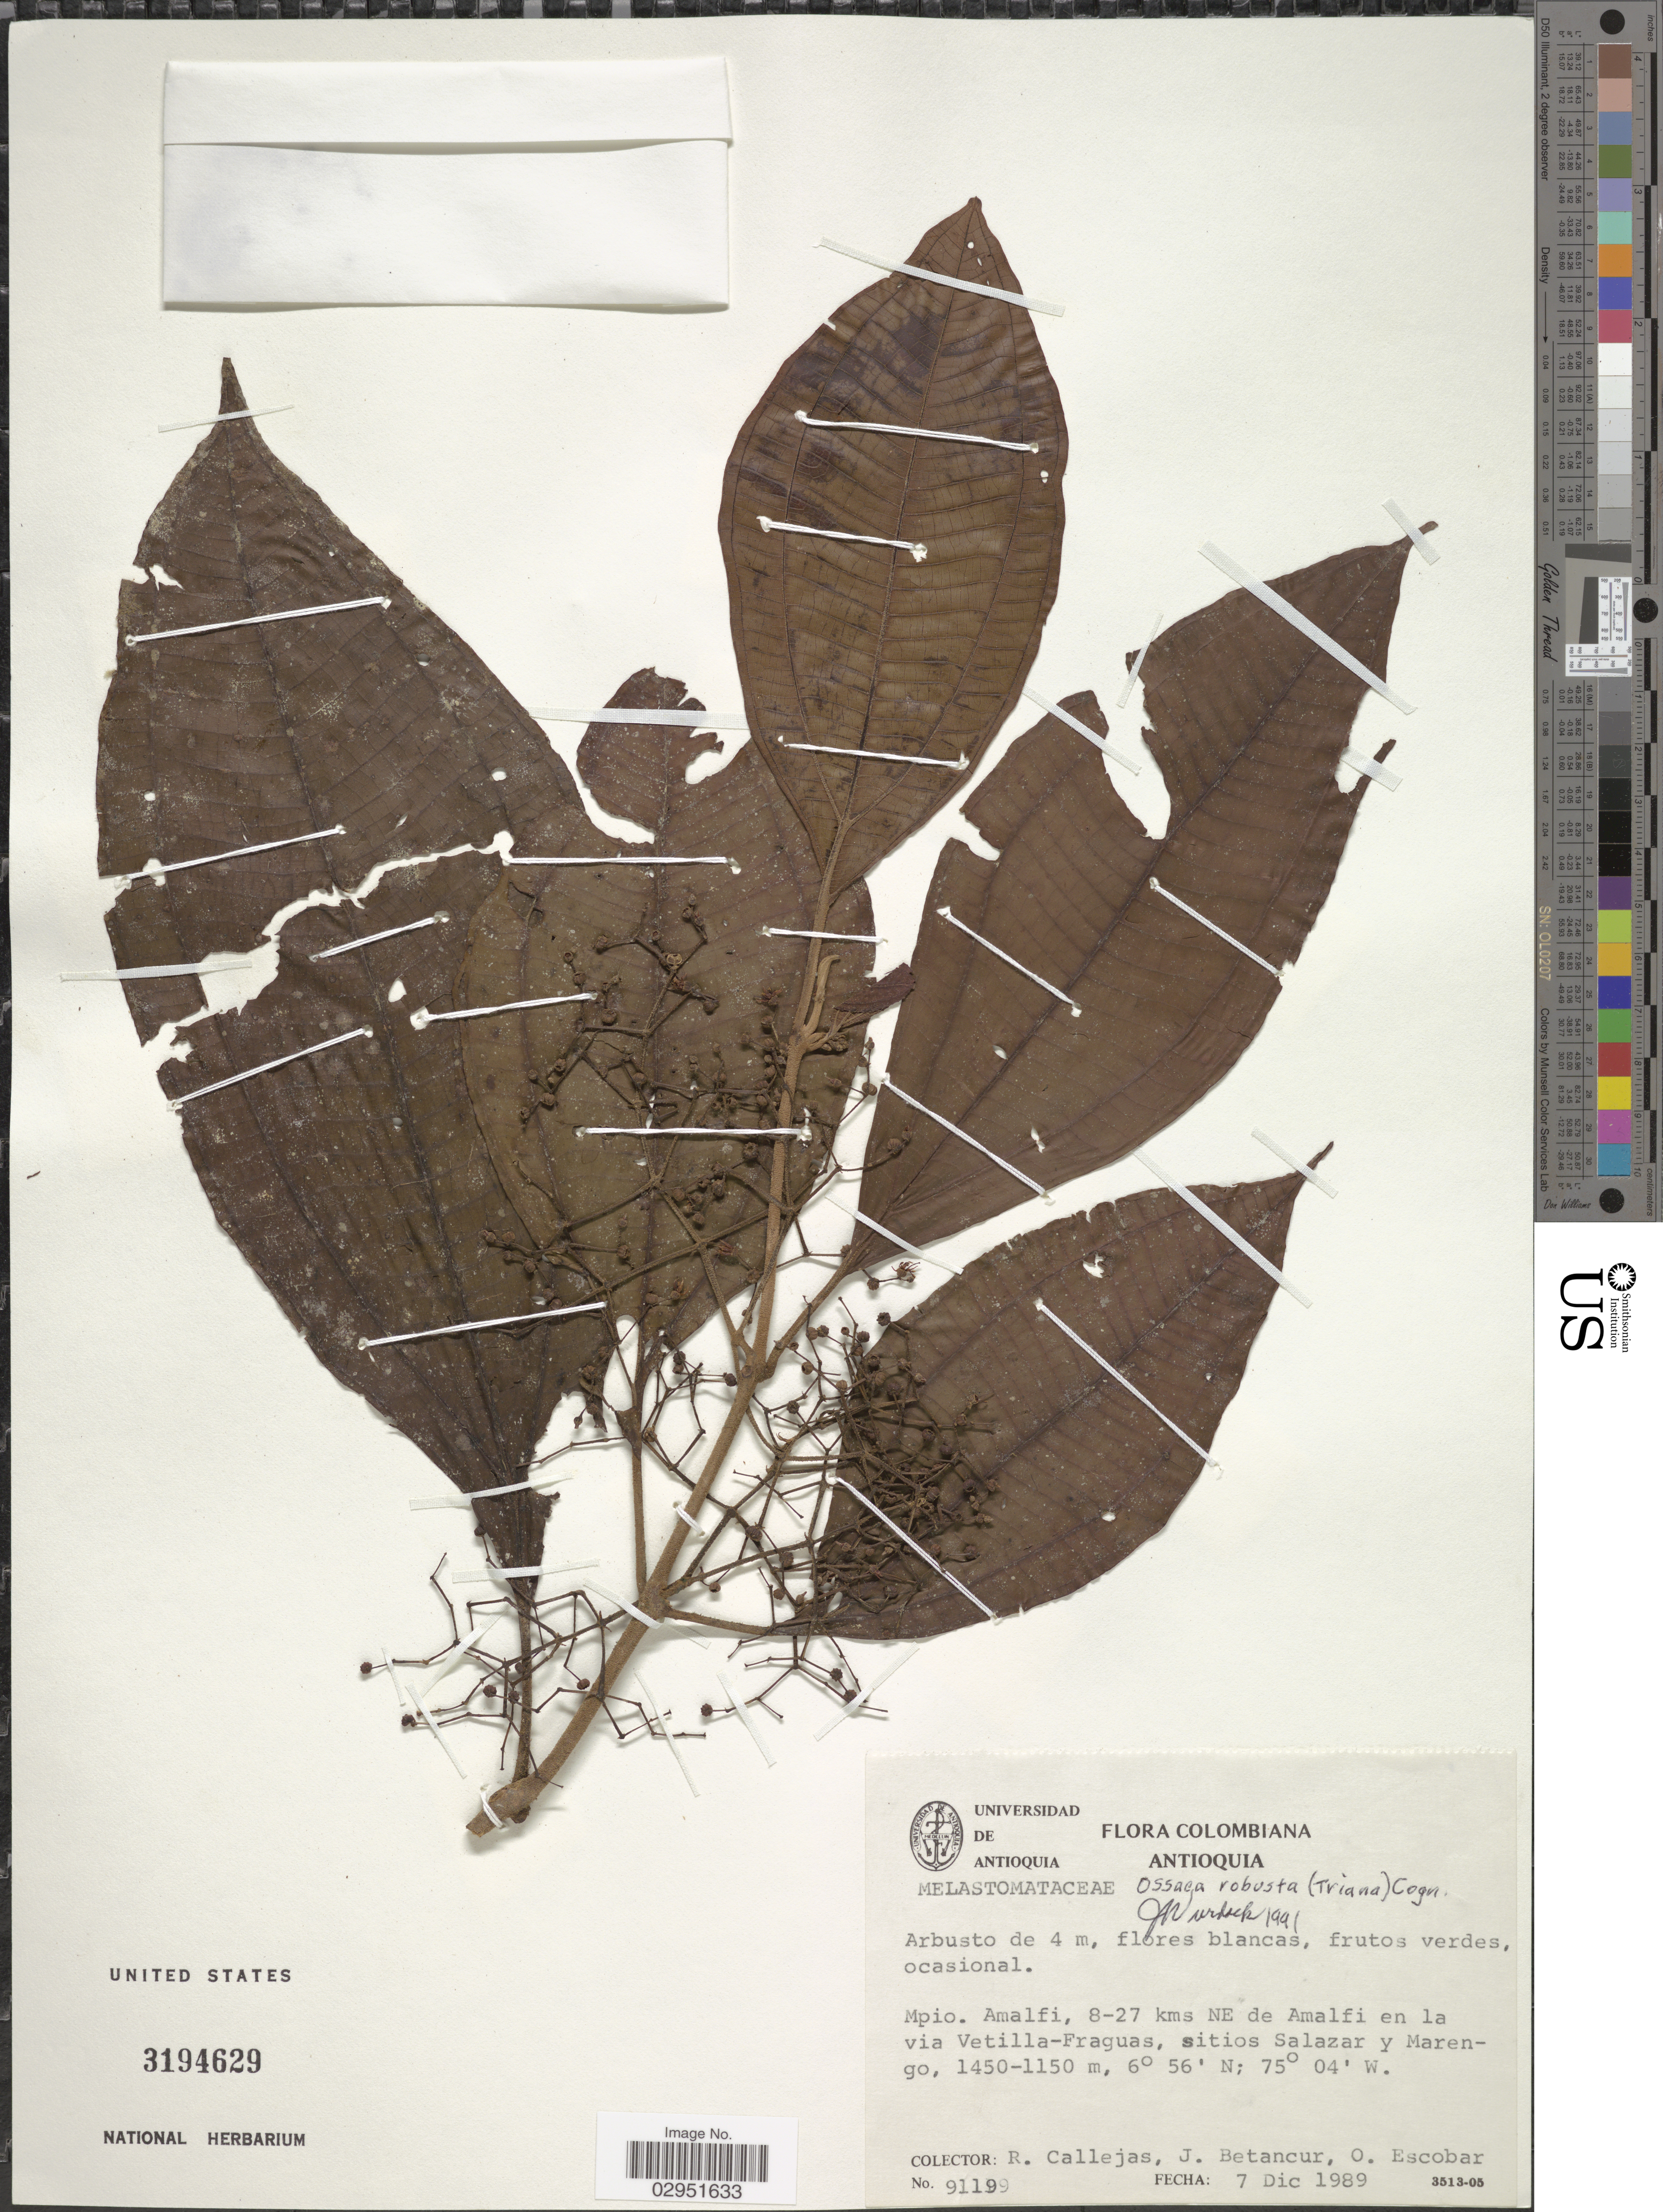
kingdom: Plantae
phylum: Tracheophyta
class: Magnoliopsida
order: Myrtales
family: Melastomataceae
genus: Ossaea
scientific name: Ossaea robusta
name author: Cogn. in DC.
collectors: R. Callejas, J. Betancur & O. Escobar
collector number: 91199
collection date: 1989-12-07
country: Colombia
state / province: Antioquia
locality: Mpio. Amalfi, 8-27 kms NE de Amalfi en la via Vetilla-Fraguas, sitios salazar y Marengo.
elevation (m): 1150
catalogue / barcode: US 3194629